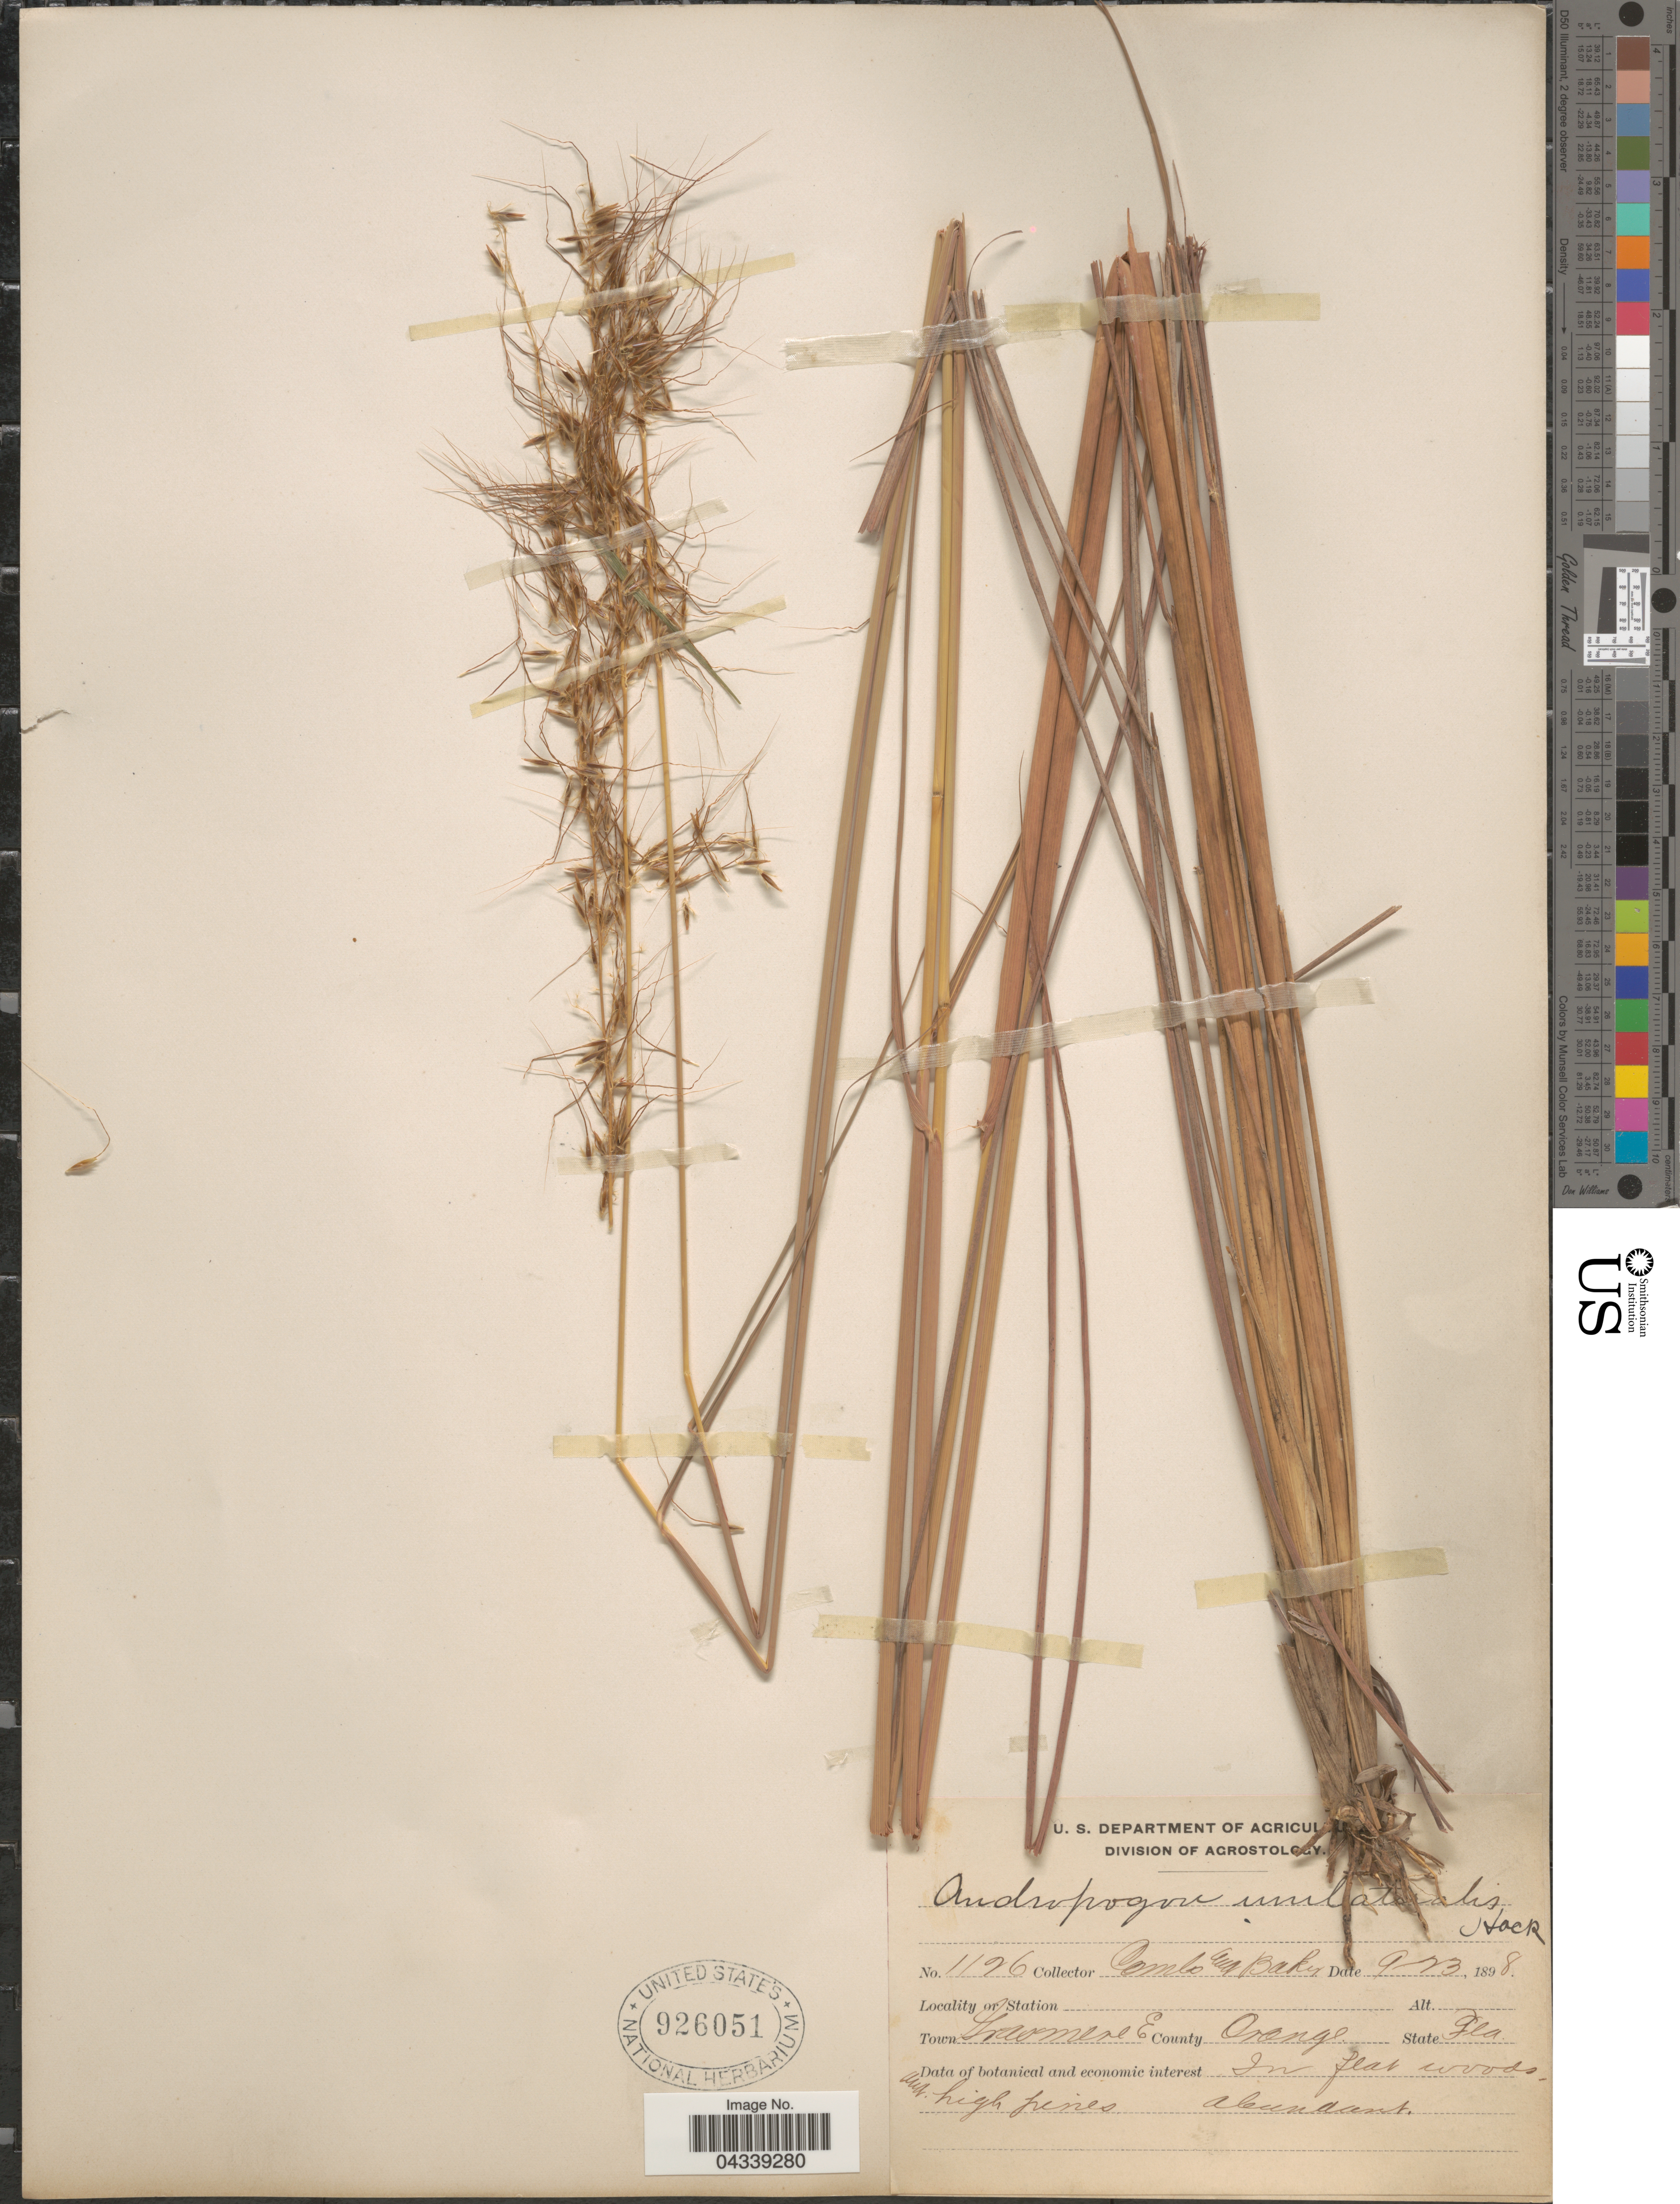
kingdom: Plantae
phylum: Tracheophyta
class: Liliopsida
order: Poales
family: Poaceae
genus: Sorghastrum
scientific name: Sorghastrum secundum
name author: (Elliott) Nash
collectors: -. Combs & -- Baker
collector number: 1126*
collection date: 1898-09-23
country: United States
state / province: Florida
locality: Town Grasmere E. County Orange.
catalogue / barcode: US 926051